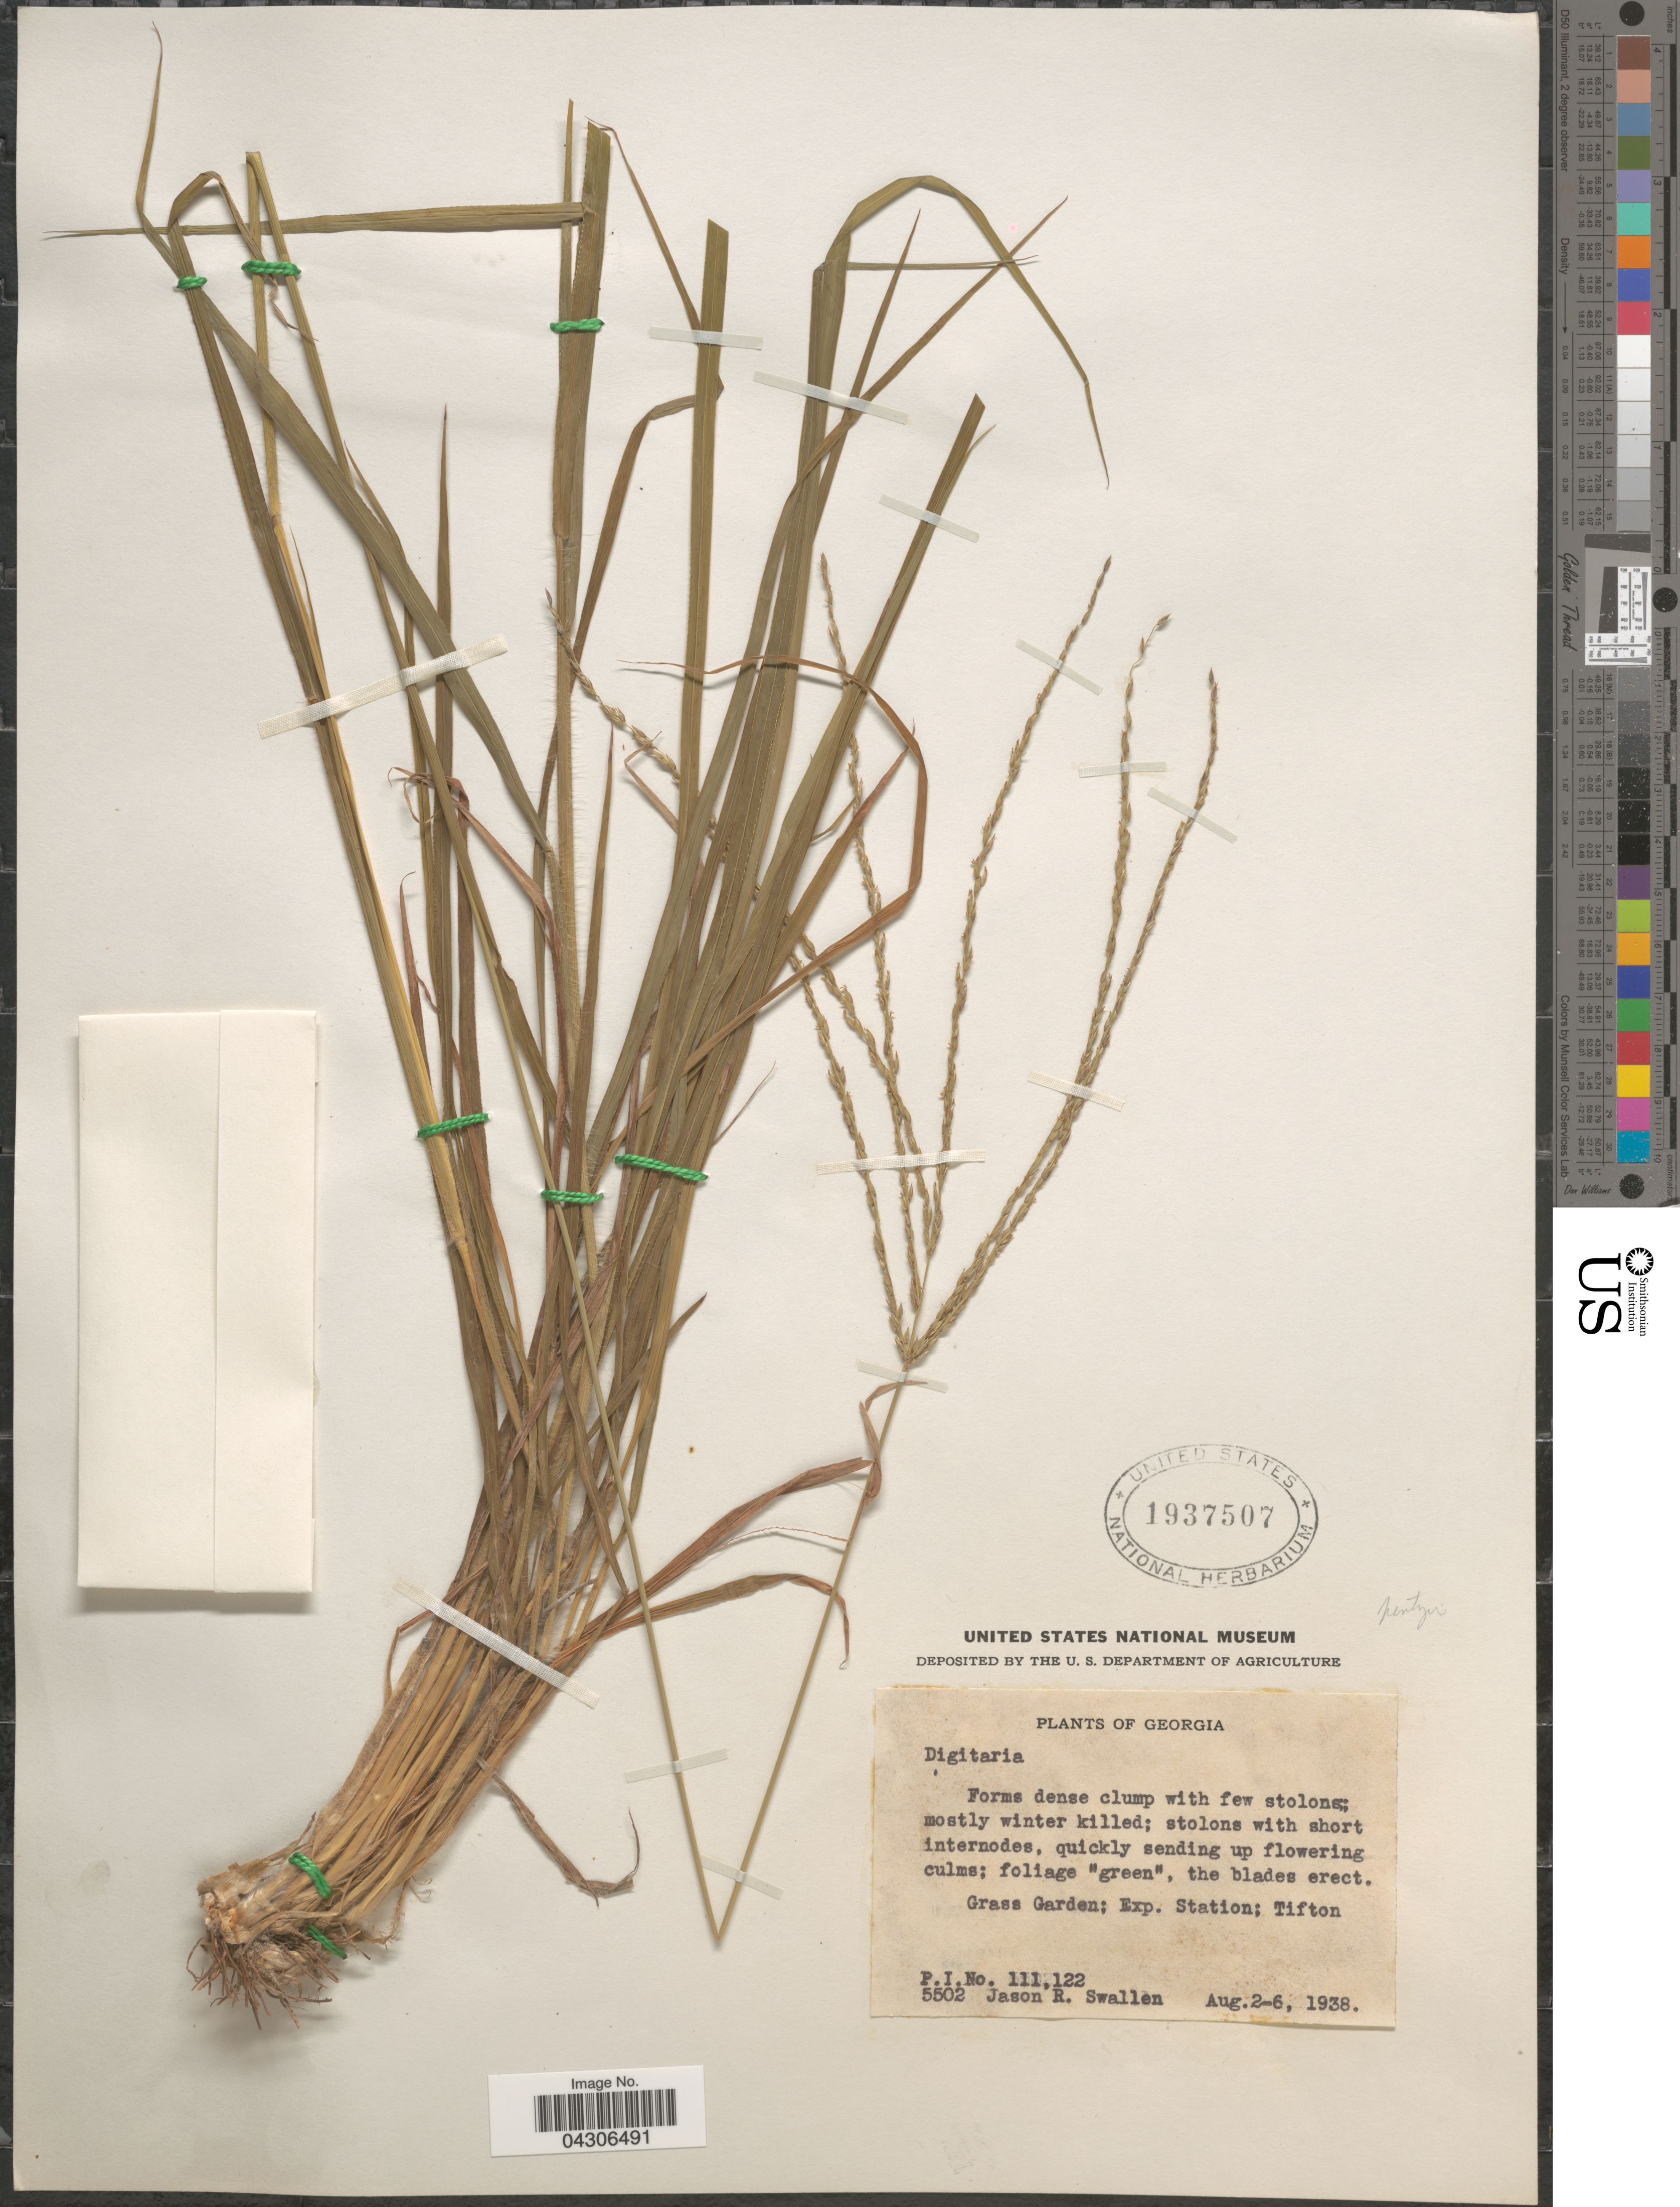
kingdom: Plantae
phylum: Tracheophyta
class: Liliopsida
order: Poales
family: Poaceae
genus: Digitaria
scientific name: Digitaria sp.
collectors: J. R. Swallen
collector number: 5502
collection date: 1938-08-02/1938-08-06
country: United States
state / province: Georgia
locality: Grass Garden; Exp. Station; Tifton.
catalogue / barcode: US 1937507